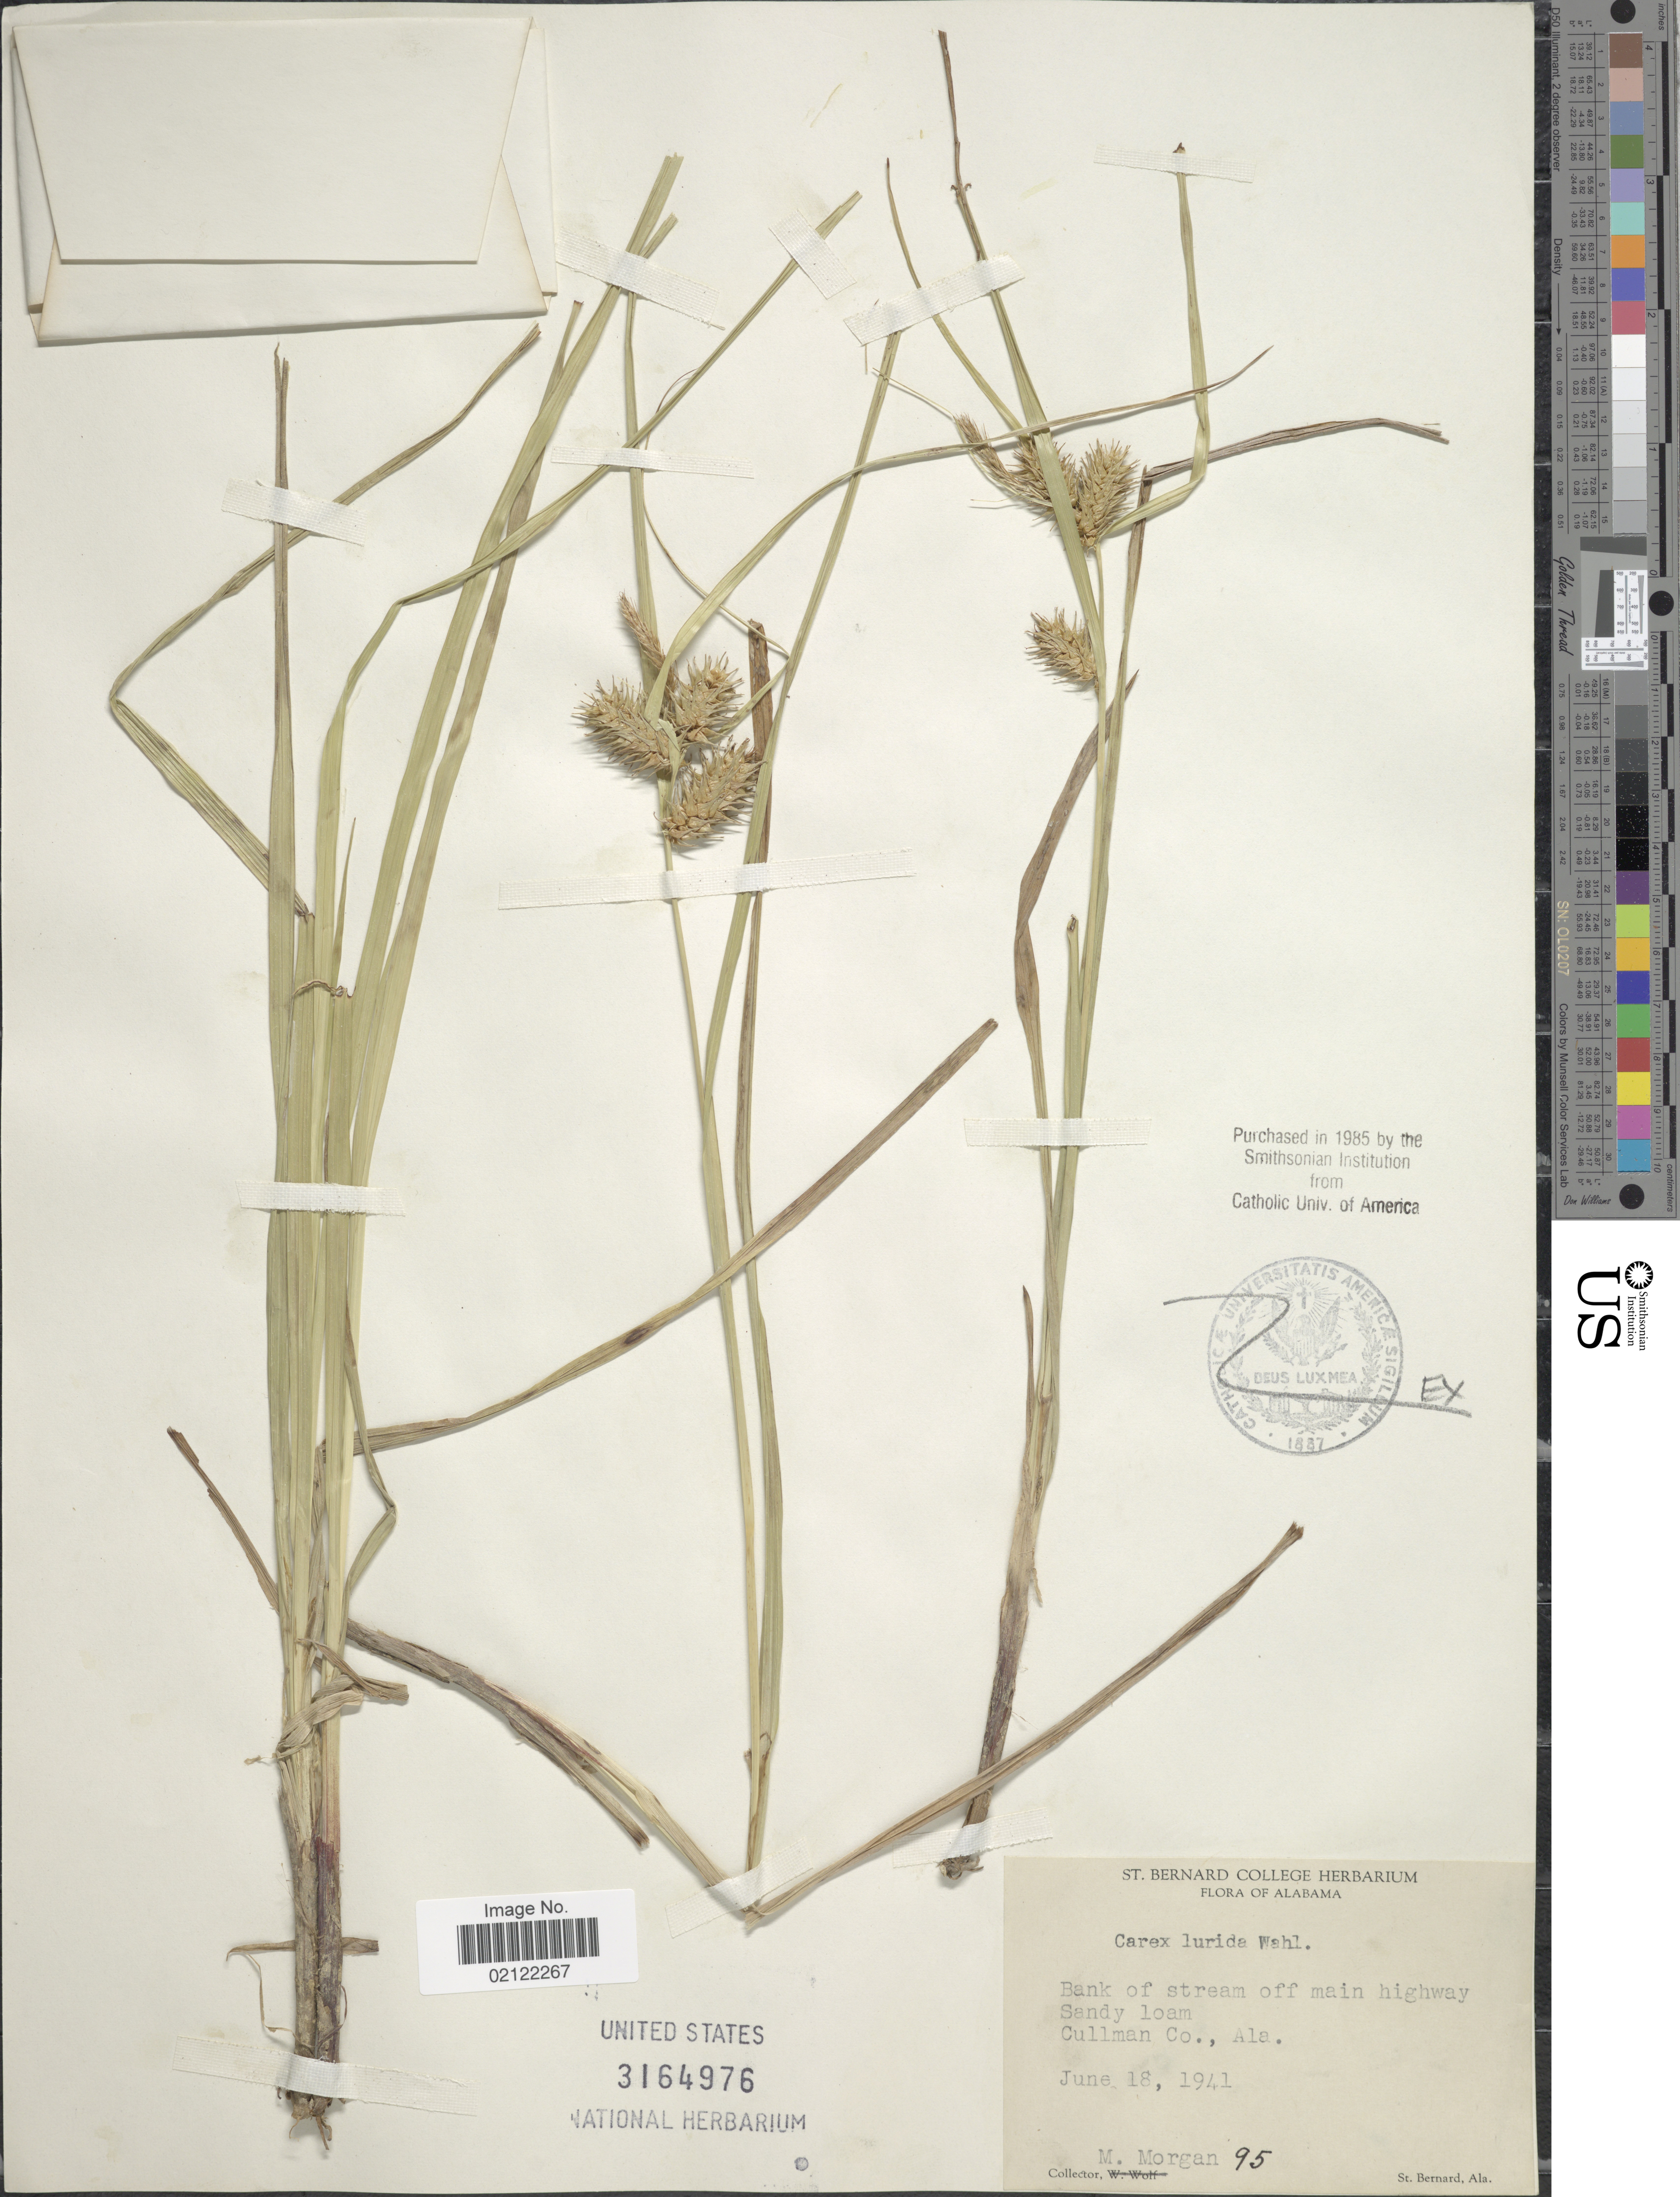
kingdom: Plantae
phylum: Tracheophyta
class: Liliopsida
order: Poales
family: Cyperaceae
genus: Carex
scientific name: Carex lurida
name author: Wahlenb.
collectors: M. Morgan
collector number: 95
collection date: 1941-06-18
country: United States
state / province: Alabama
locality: Bank of stream off main highway. Sandy loam. Cullman Co., Ala.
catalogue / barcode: US 3164976